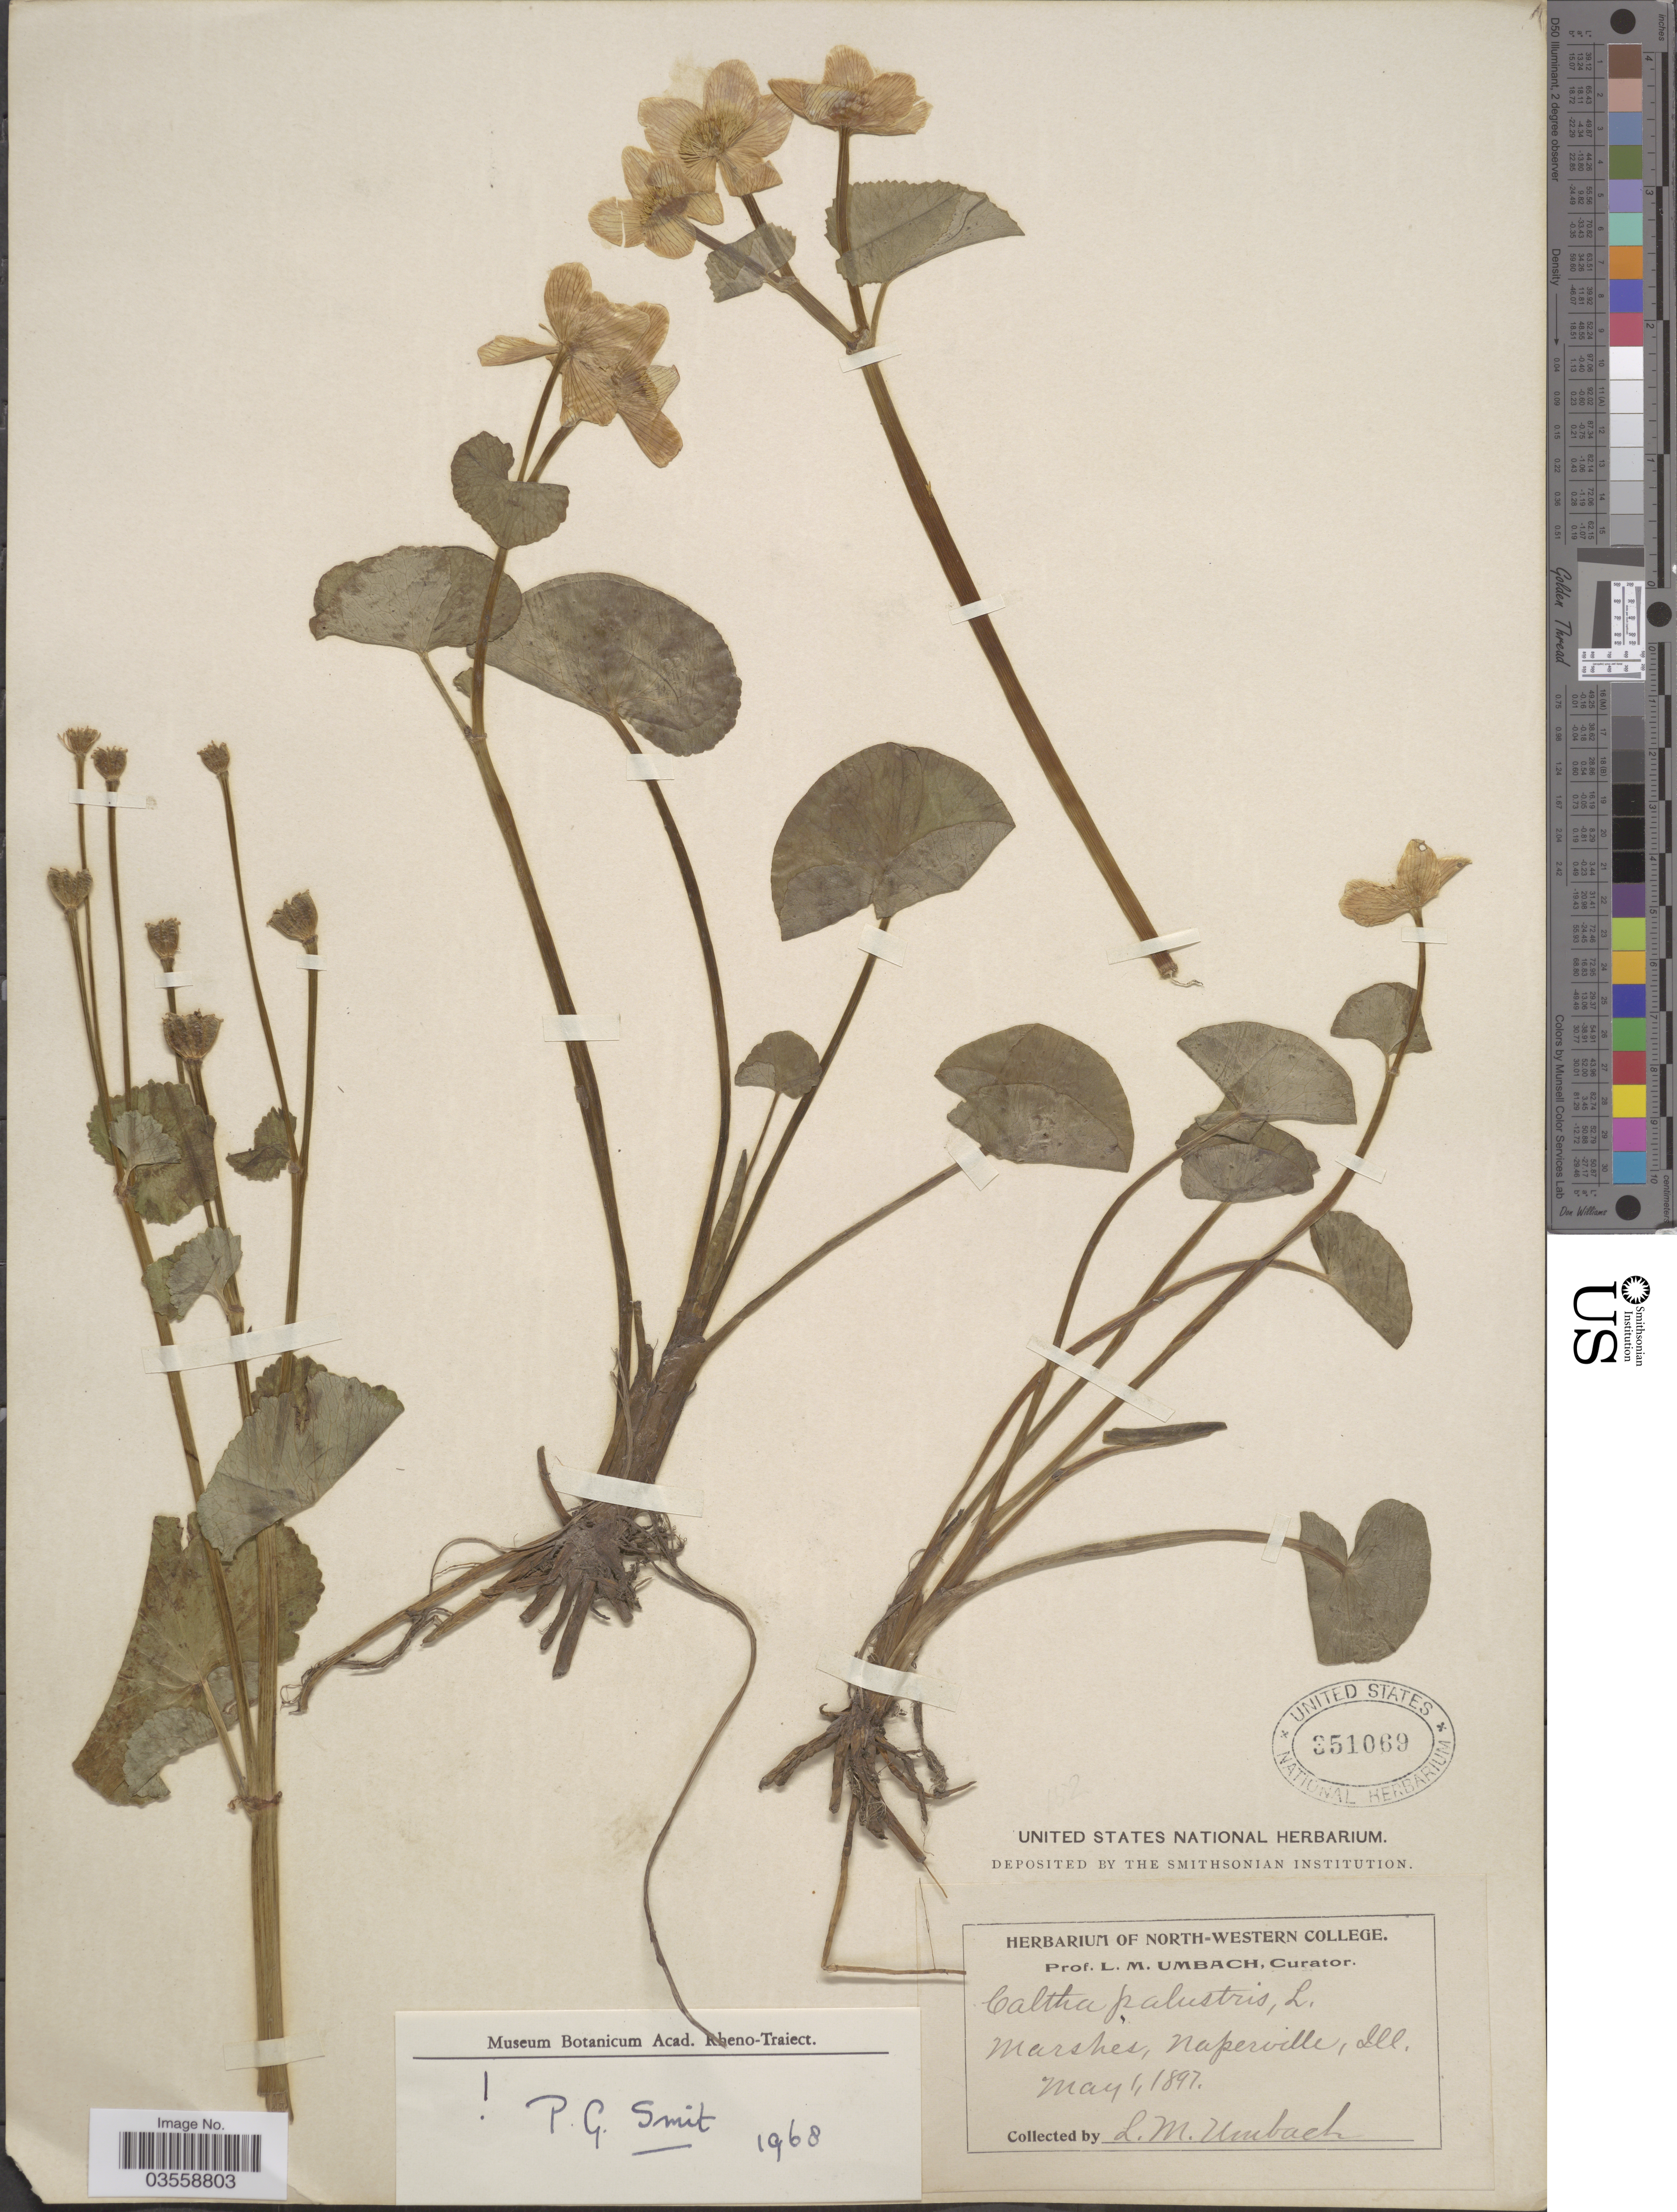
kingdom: Plantae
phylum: Tracheophyta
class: Magnoliopsida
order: Ranunculales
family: Ranunculaceae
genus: Caltha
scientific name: Caltha palustris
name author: L.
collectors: L. M. Umbach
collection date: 1897-05-01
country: United States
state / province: Illinois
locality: Marshes, Naperville.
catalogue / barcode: US 351069